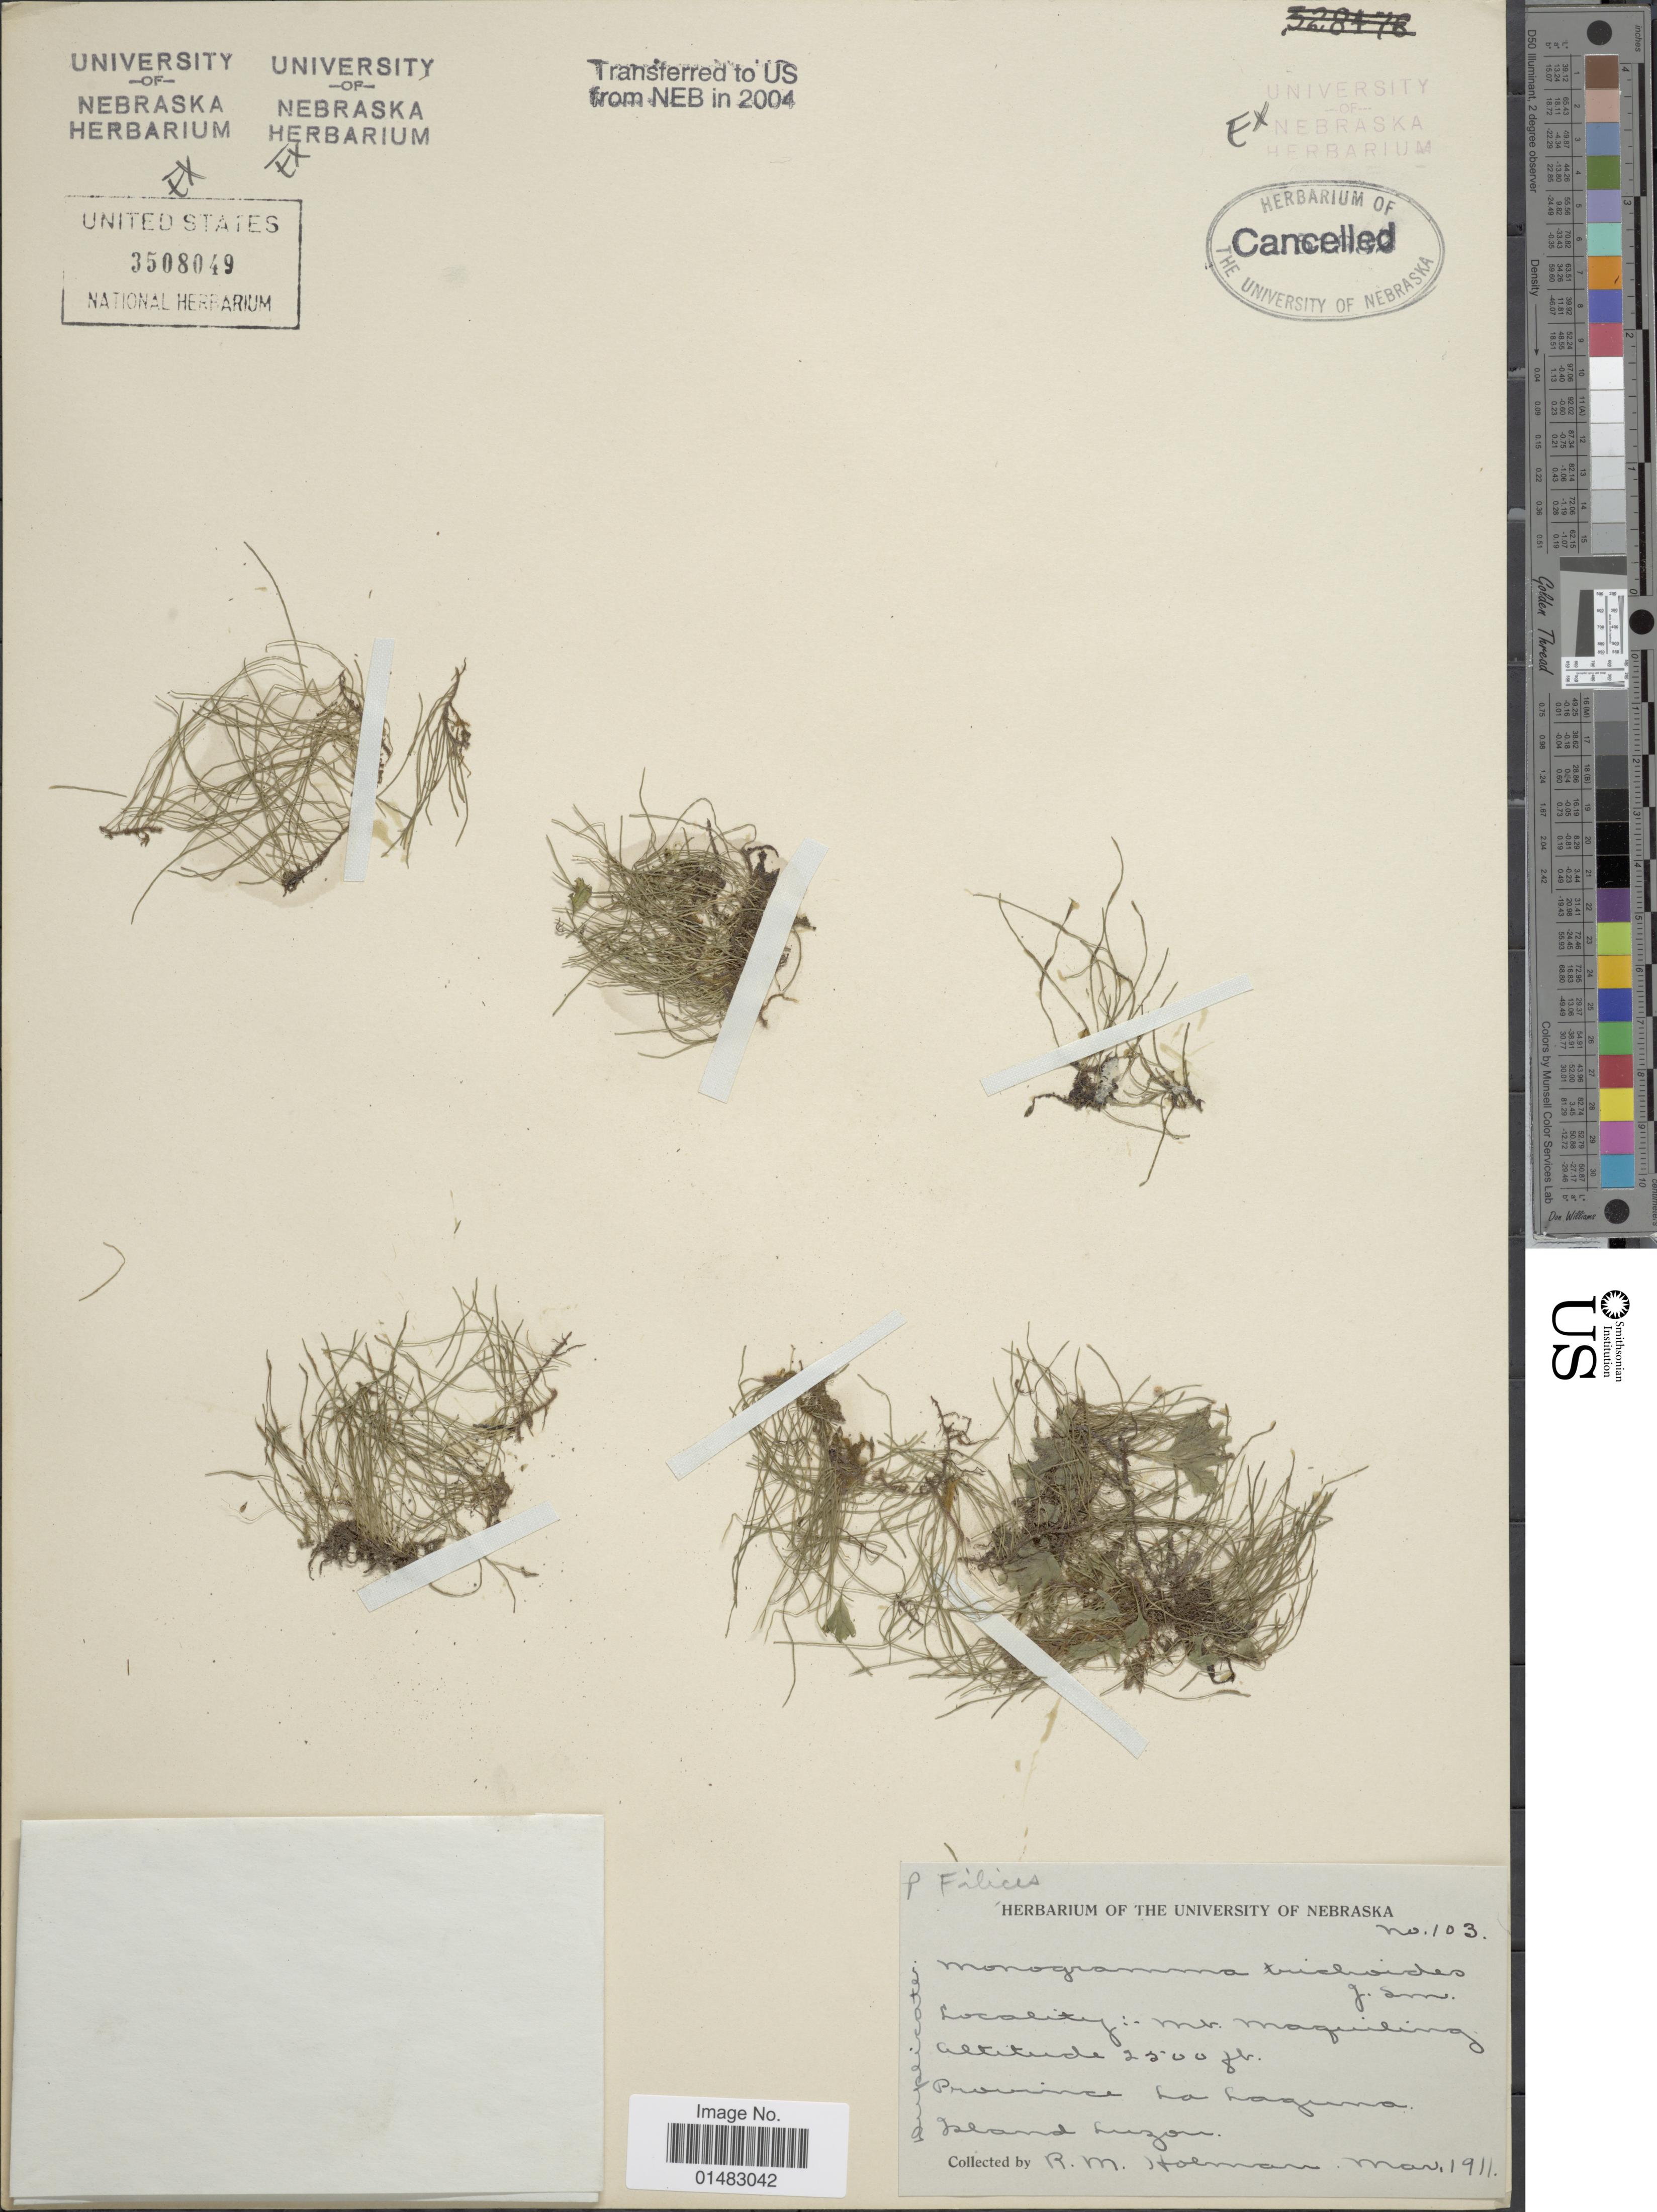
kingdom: Plantae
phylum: Tracheophyta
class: Polypodiopsida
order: Polypodiales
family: Pteridaceae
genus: Monogramma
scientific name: Monogramma trichoidea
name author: (Fée) Hook. & Baker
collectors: R. Holman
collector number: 103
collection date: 1911-03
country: Philippines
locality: Mt. Maquiling, Province la Laguna, Island Luzon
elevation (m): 762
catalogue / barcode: US 3508049